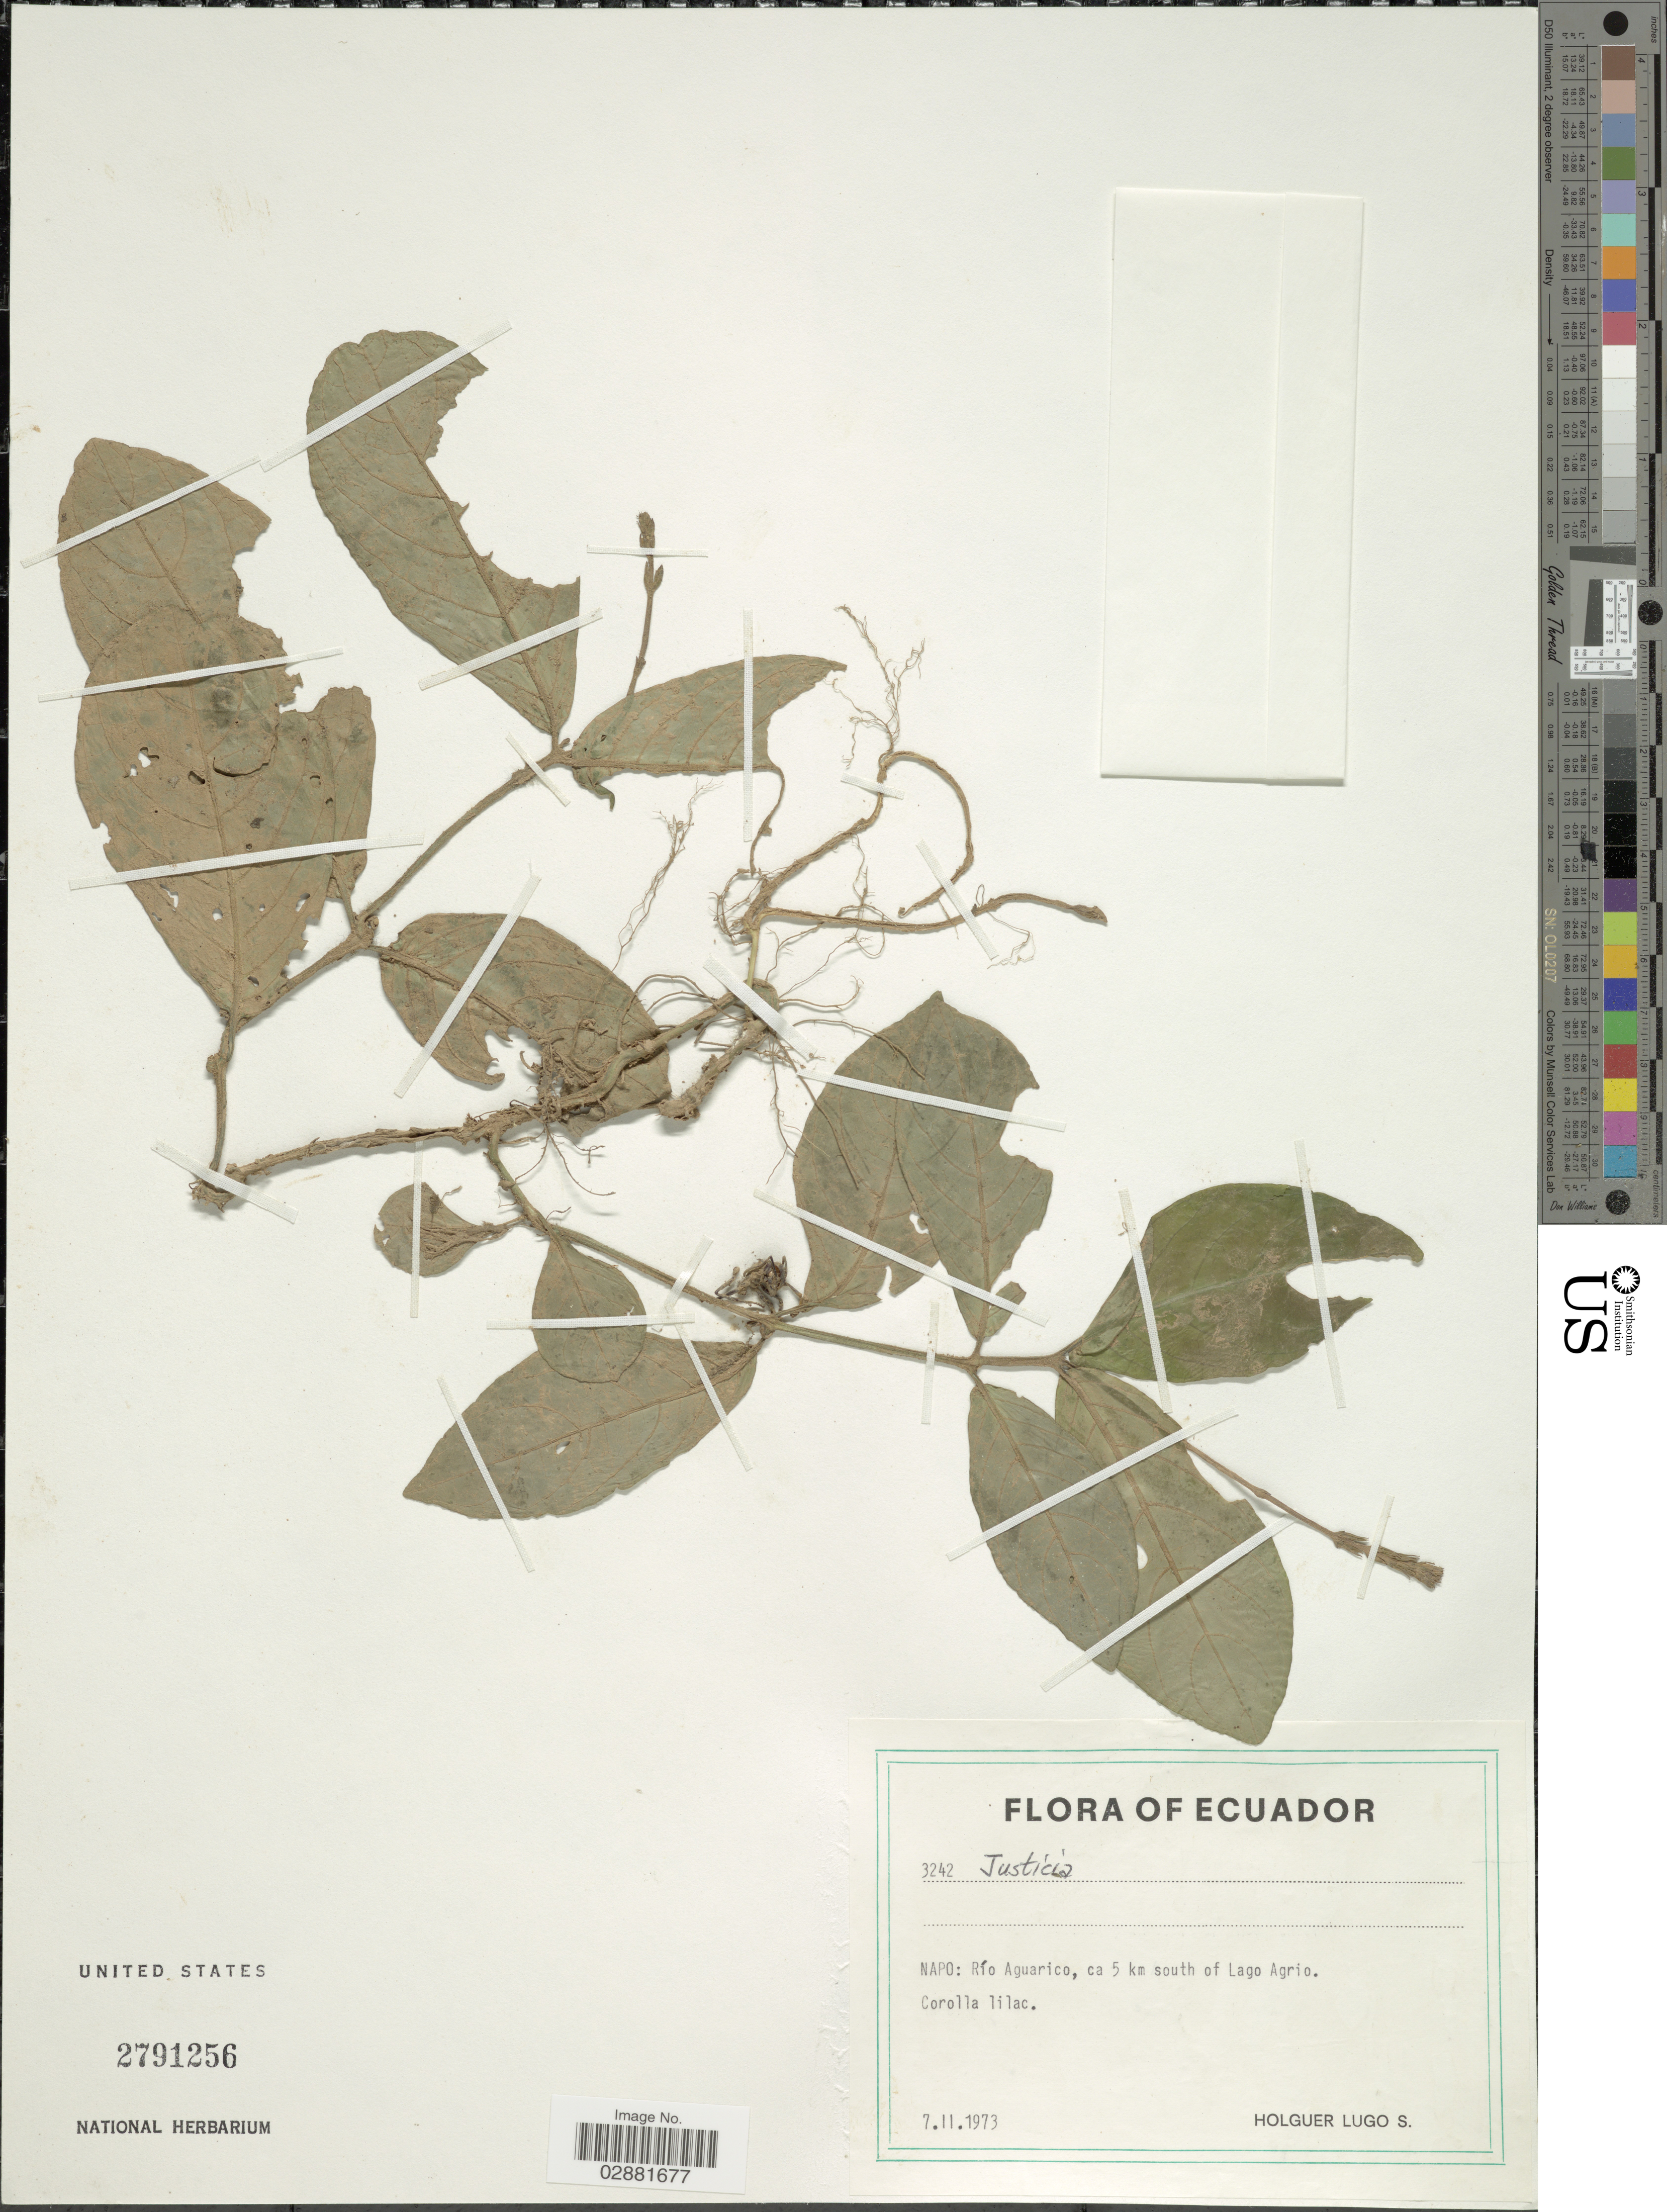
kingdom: Plantae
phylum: Tracheophyta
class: Magnoliopsida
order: Lamiales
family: Acanthaceae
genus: Justicia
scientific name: Justicia sp.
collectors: H. Lugo S.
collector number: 3242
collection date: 1973-02-07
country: Ecuador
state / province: Napo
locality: Río Aguarico, ca 5 km south of Lago Agrio.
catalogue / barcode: US 2791256